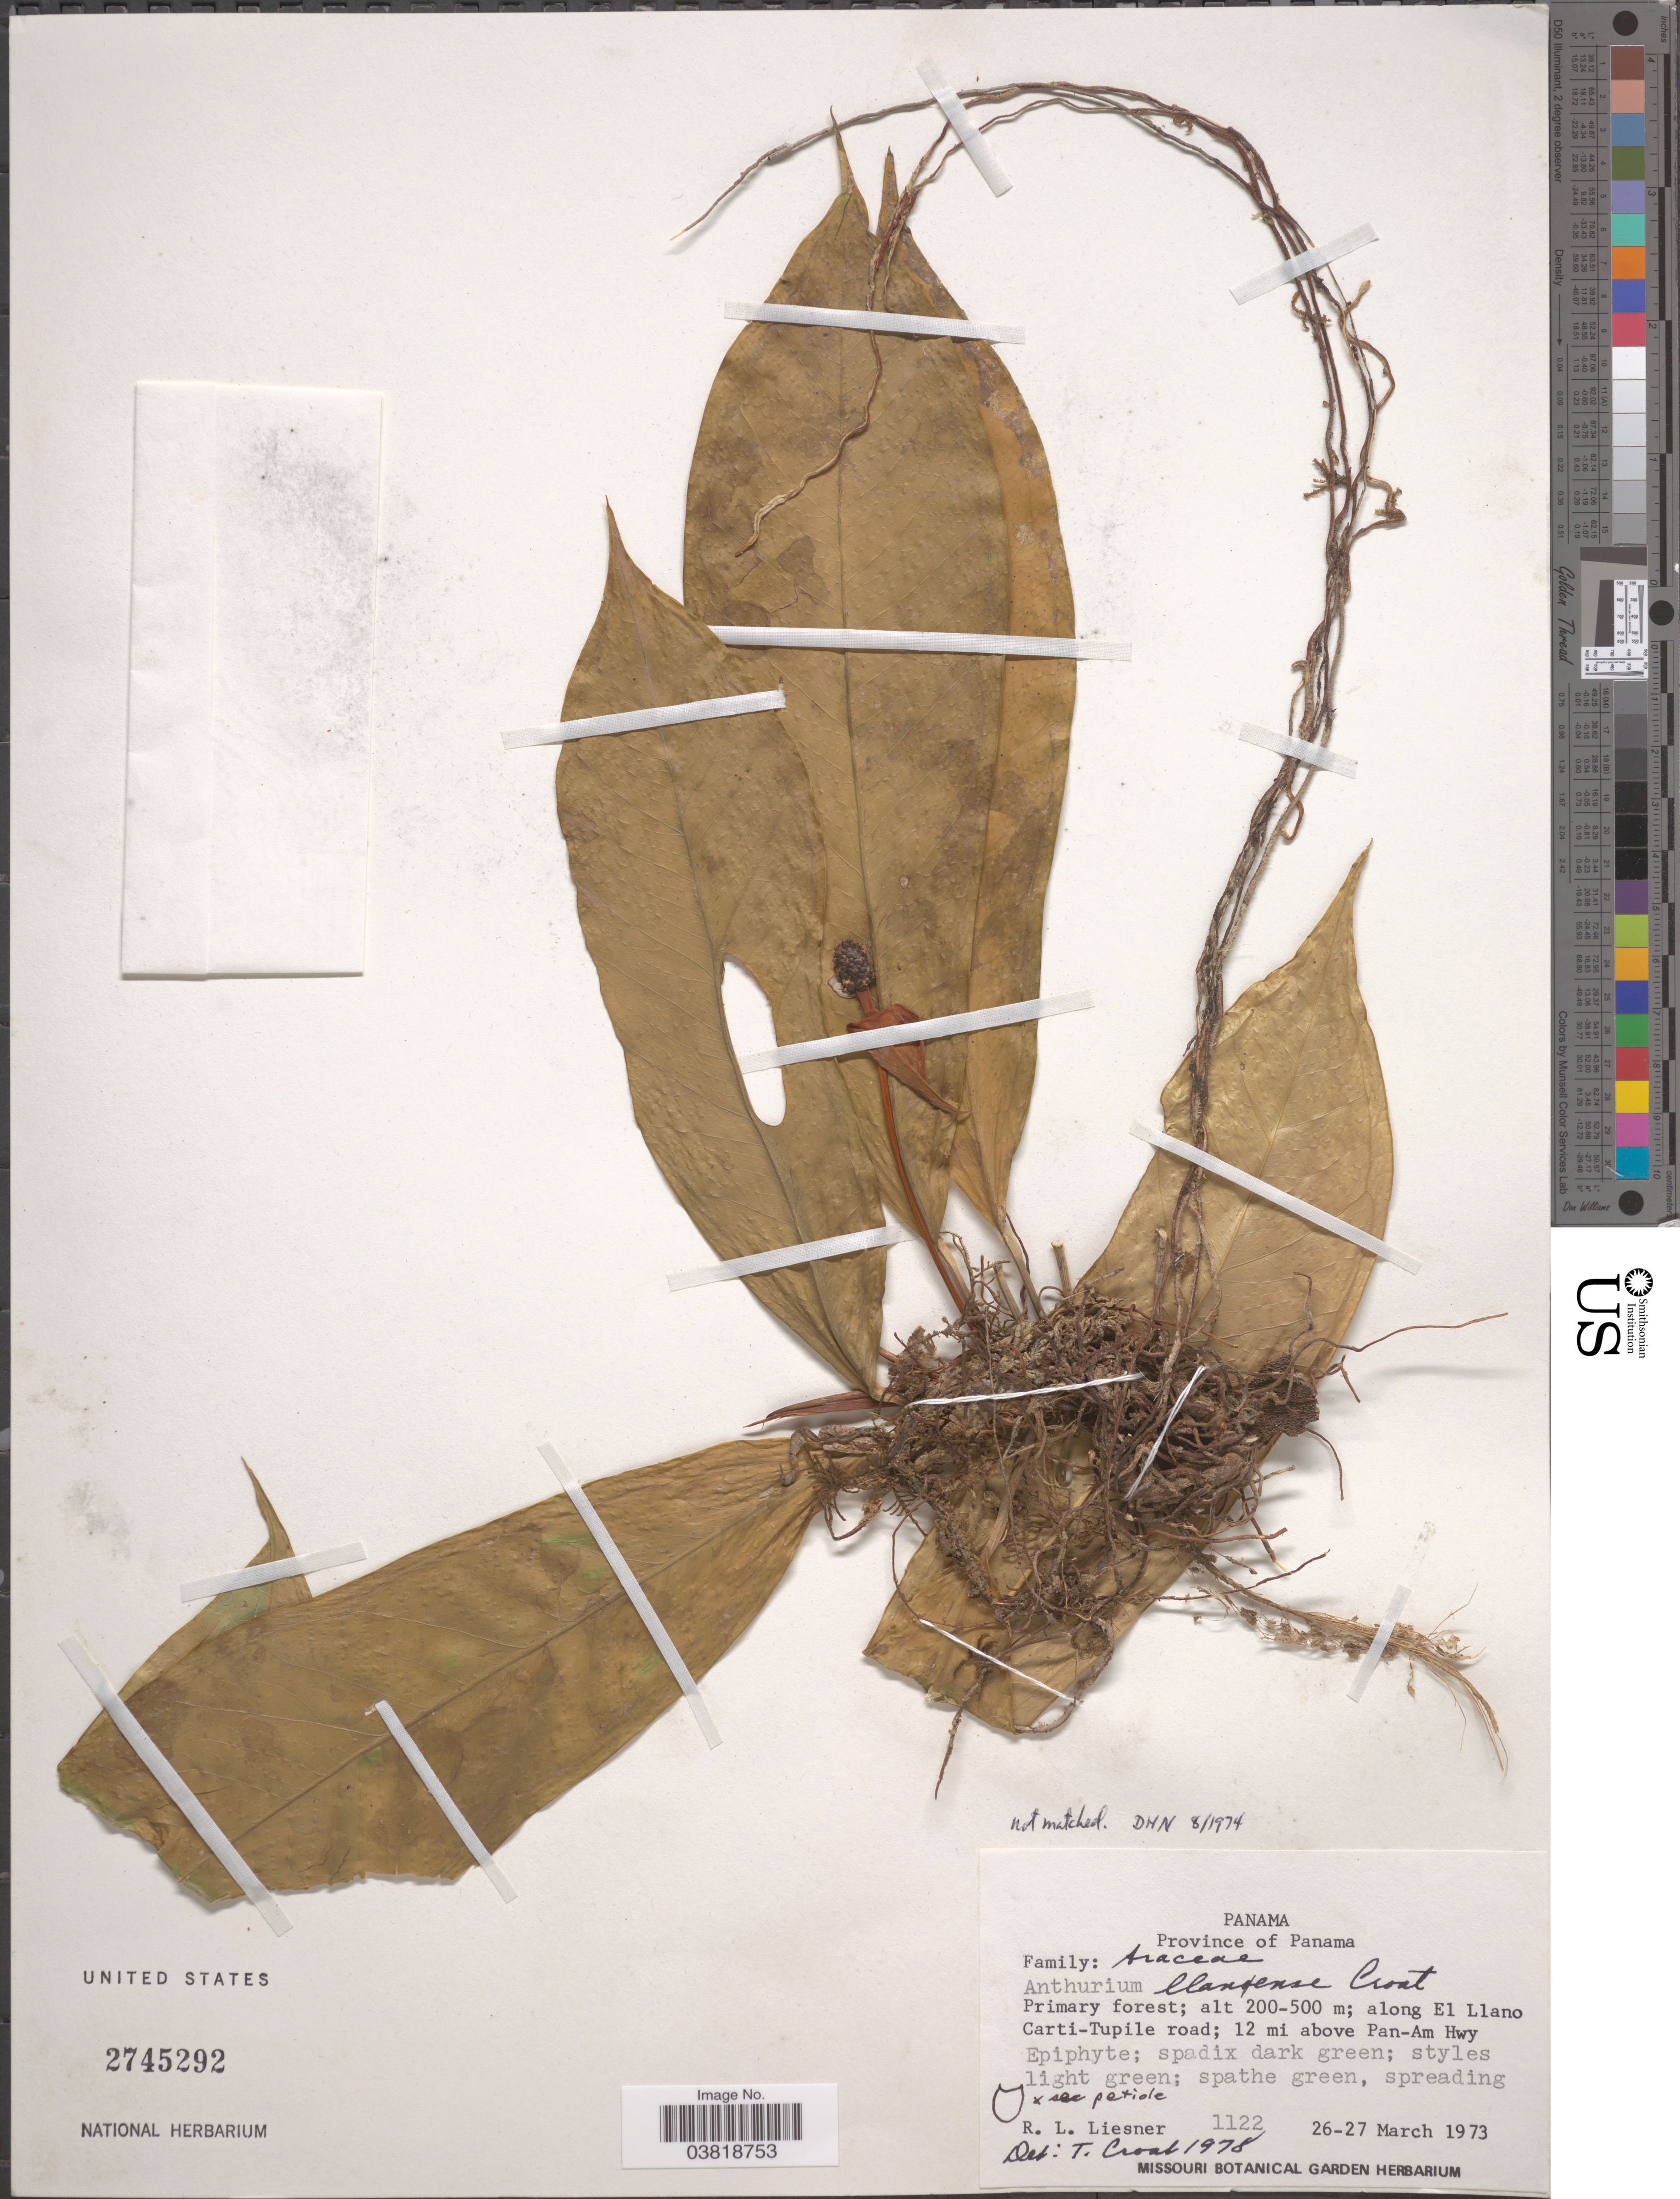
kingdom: Plantae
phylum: Tracheophyta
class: Liliopsida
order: Alismatales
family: Araceae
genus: Anthurium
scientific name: Anthurium llanense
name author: Croat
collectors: R. L. Liesner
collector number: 1122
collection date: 1973-03-26/1973-03-27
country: Panama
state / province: Panamá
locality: Primary forest; along El Llano Carti-Tupile road; 12 mi above Pan-Am Hwy.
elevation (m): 200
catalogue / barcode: US 2745292